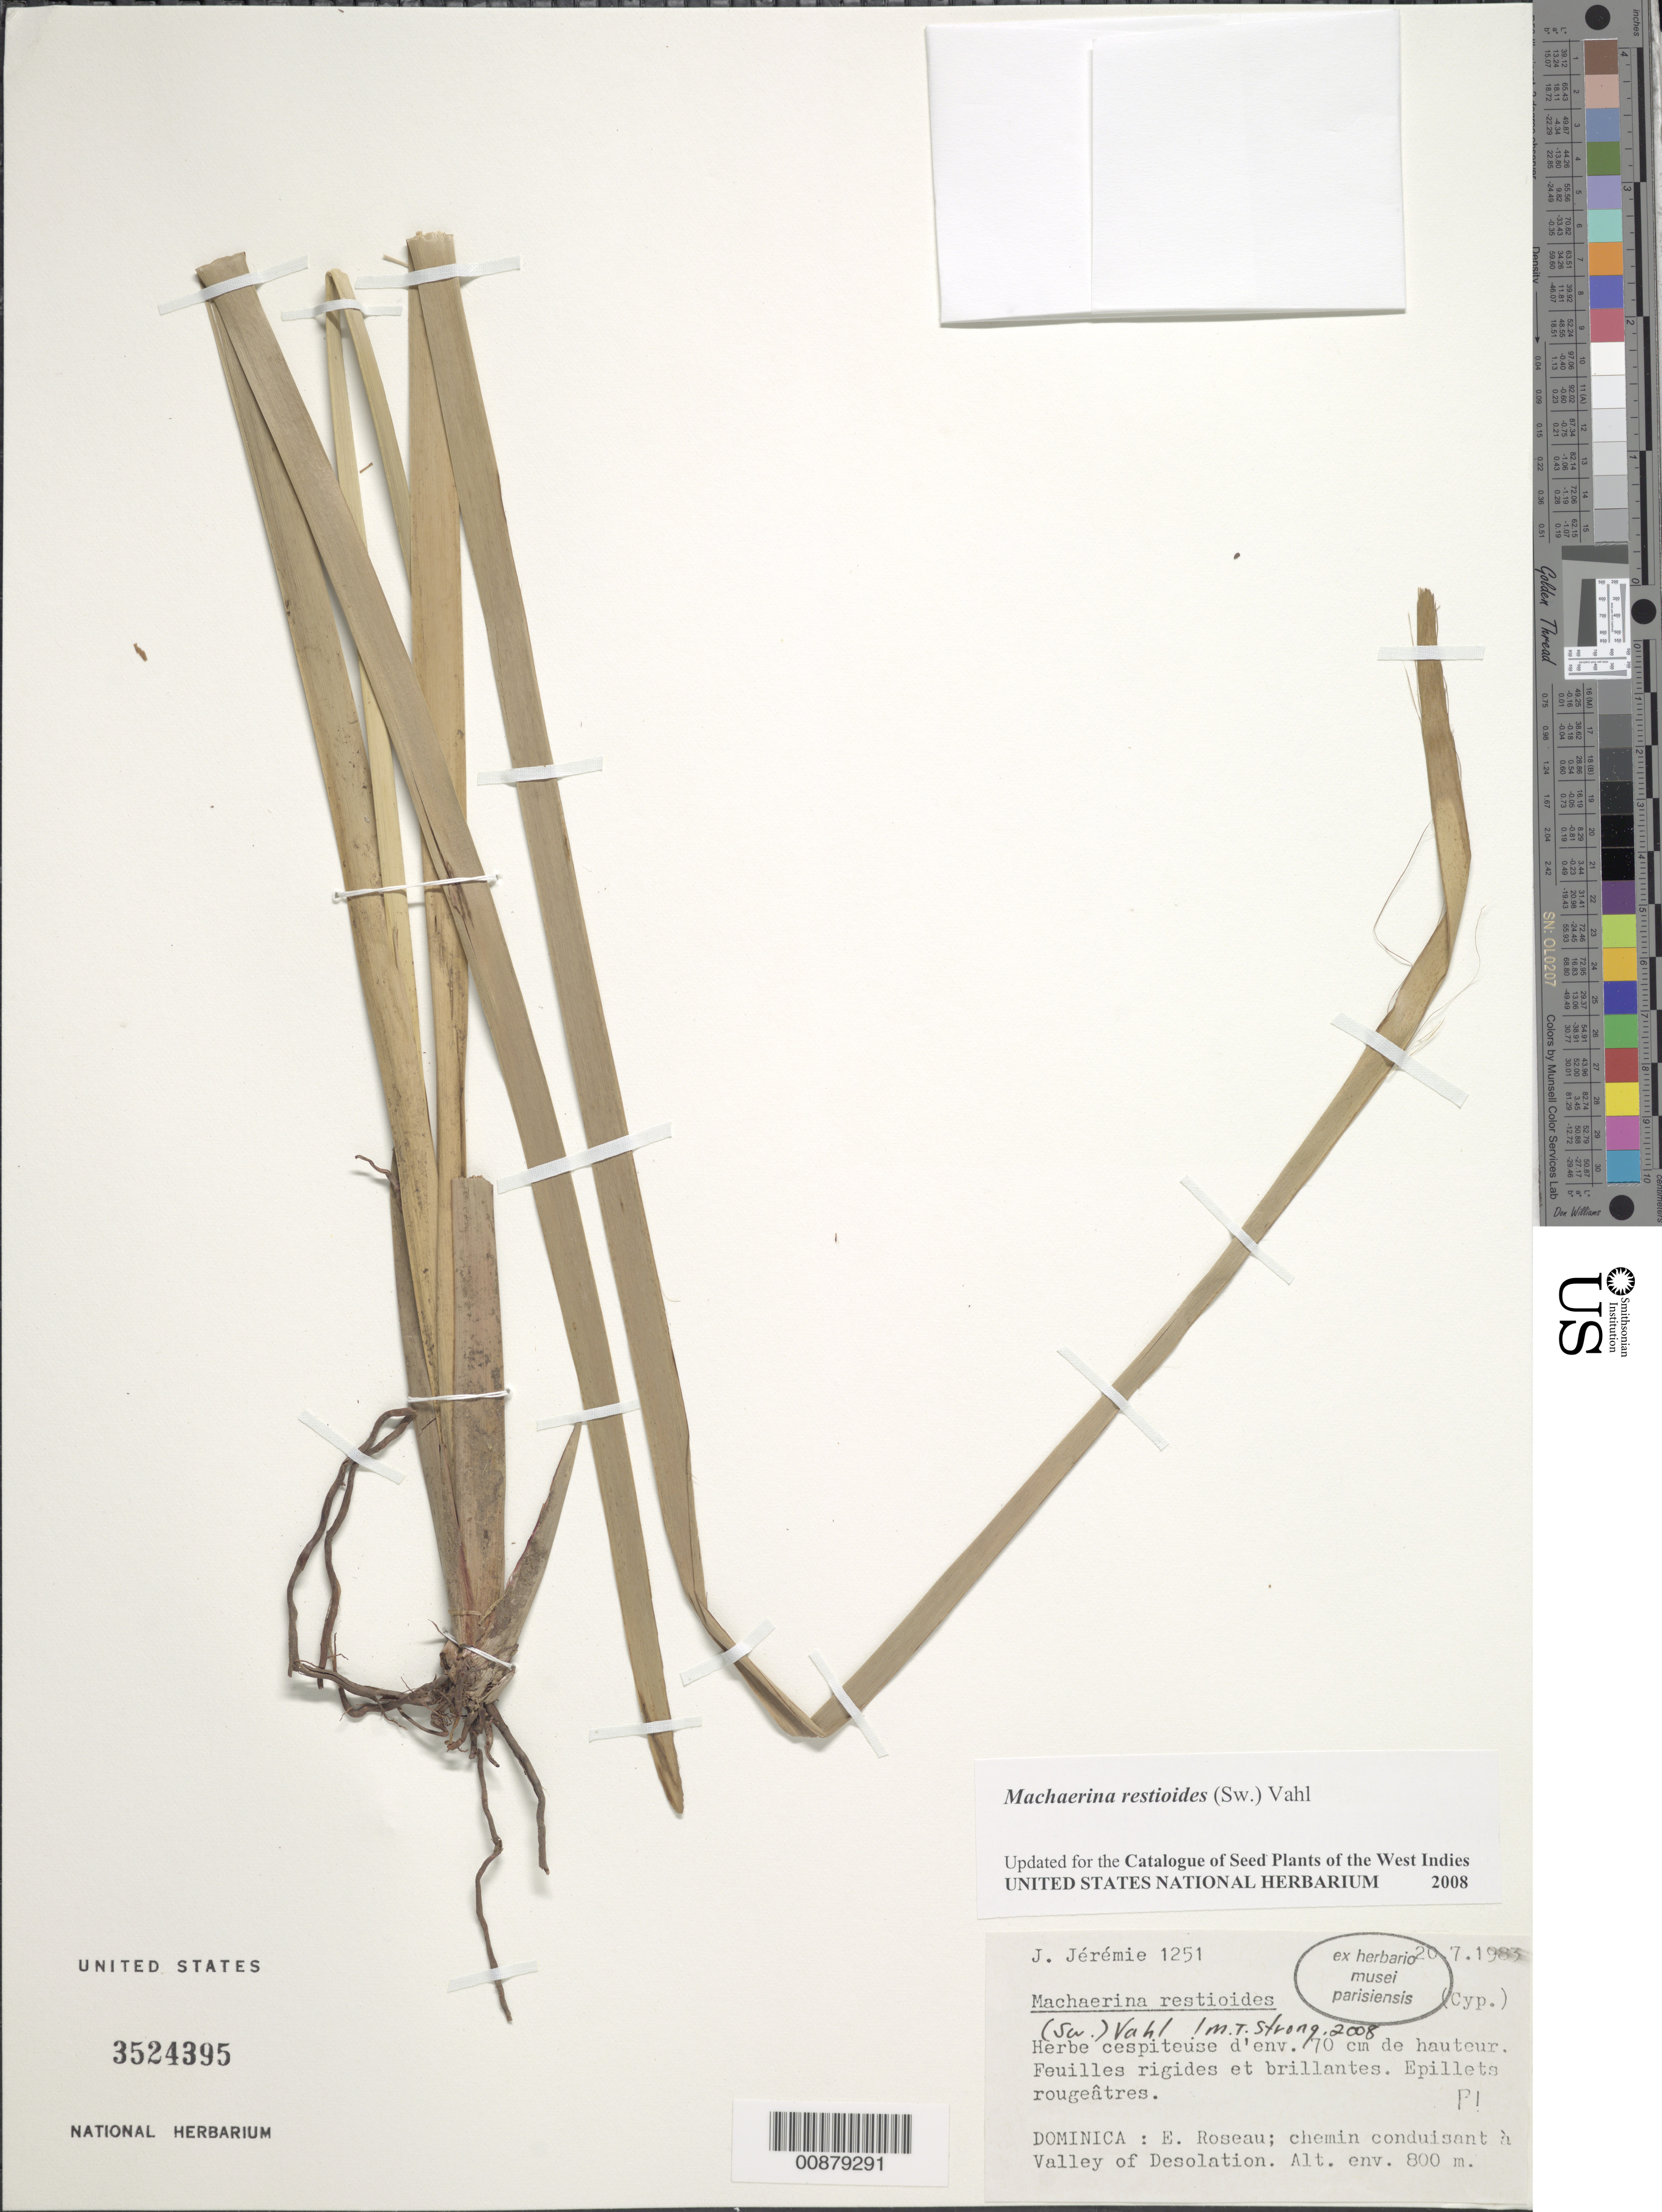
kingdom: Plantae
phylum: Tracheophyta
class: Liliopsida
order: Poales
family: Cyperaceae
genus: Machaerina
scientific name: Machaerina restioides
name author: (Sw.) Vahl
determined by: Strong, M. T., (US), Smithsonian Institution - National Museum of Natural History (UNITED STATES)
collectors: J. Jérémie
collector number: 1251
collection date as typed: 20 Jul 1983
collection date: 1983-07-20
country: Dominica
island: Dominica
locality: E. Roseau; chemin conduisant à Valley of Desolation.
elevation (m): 800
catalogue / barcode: US 3524395